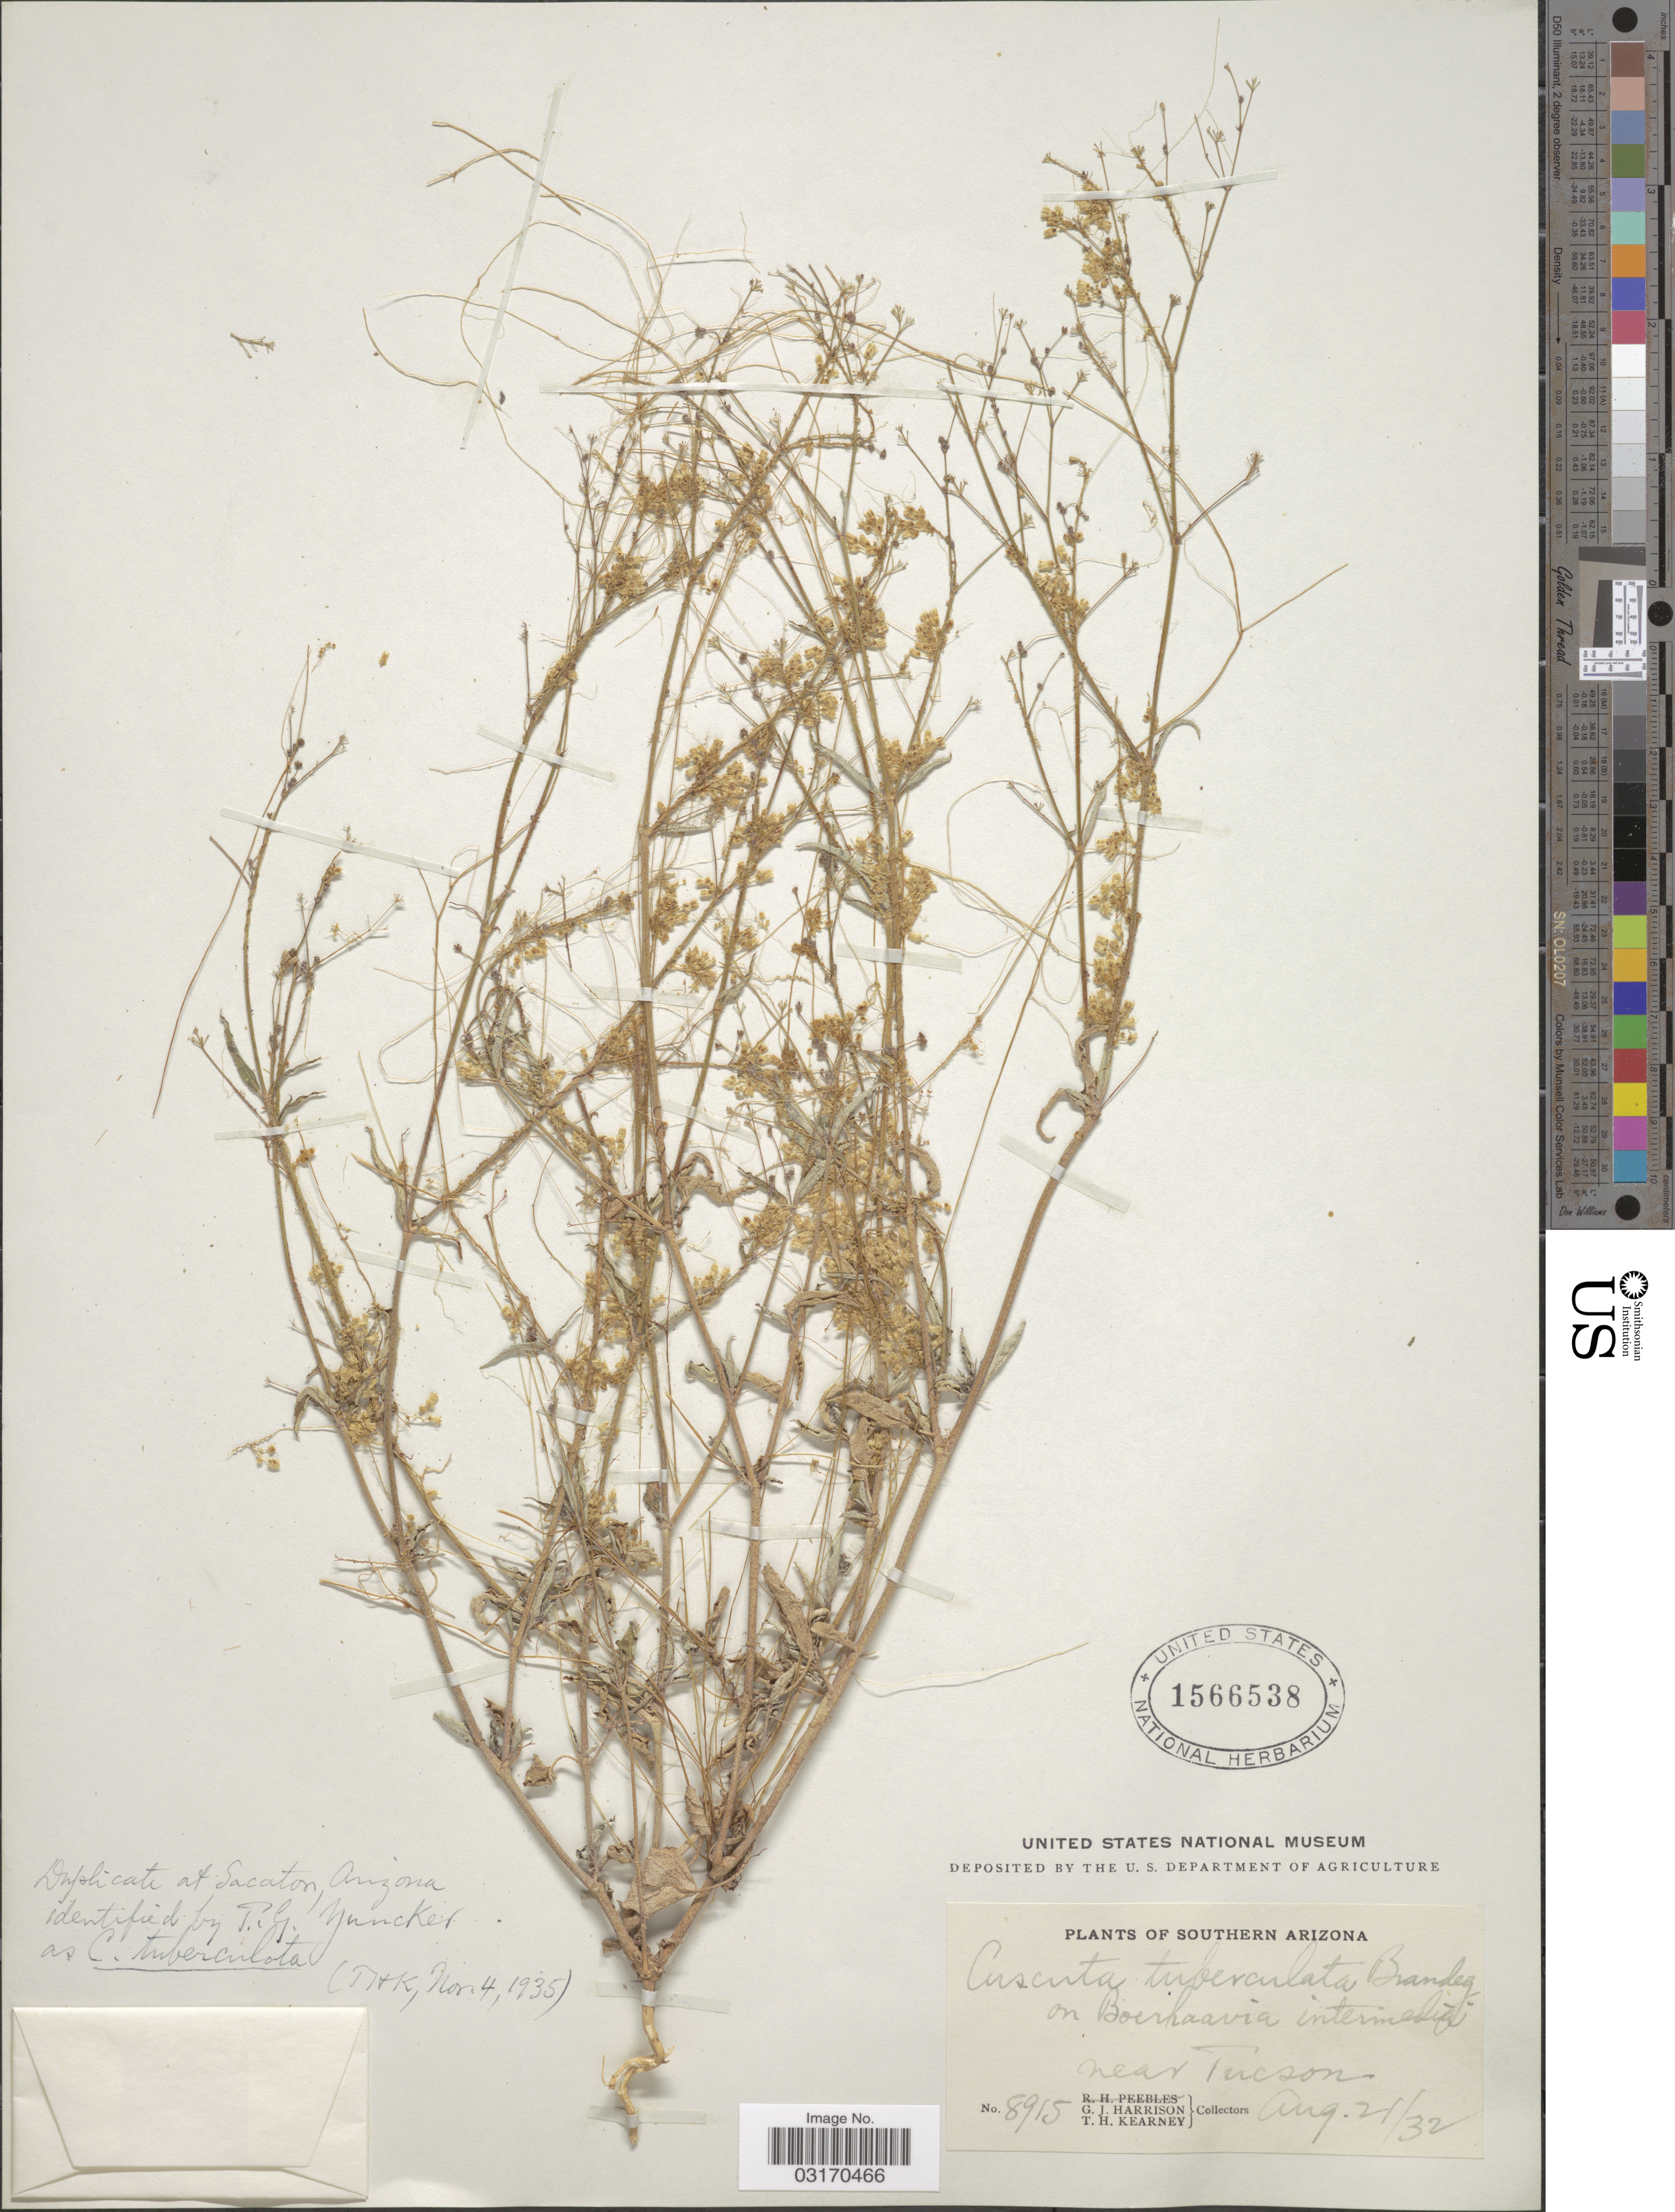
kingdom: Plantae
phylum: Tracheophyta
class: Magnoliopsida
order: Solanales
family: Convolvulaceae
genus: Cuscuta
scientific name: Cuscuta tuberculata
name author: Brandegee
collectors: G. J. Harrison & T. H. Kearney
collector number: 8915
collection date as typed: Transcribed d/m/y: 21/8/32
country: United States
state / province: Arizona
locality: Southern Arizona, near Tucson.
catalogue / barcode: US 1566538